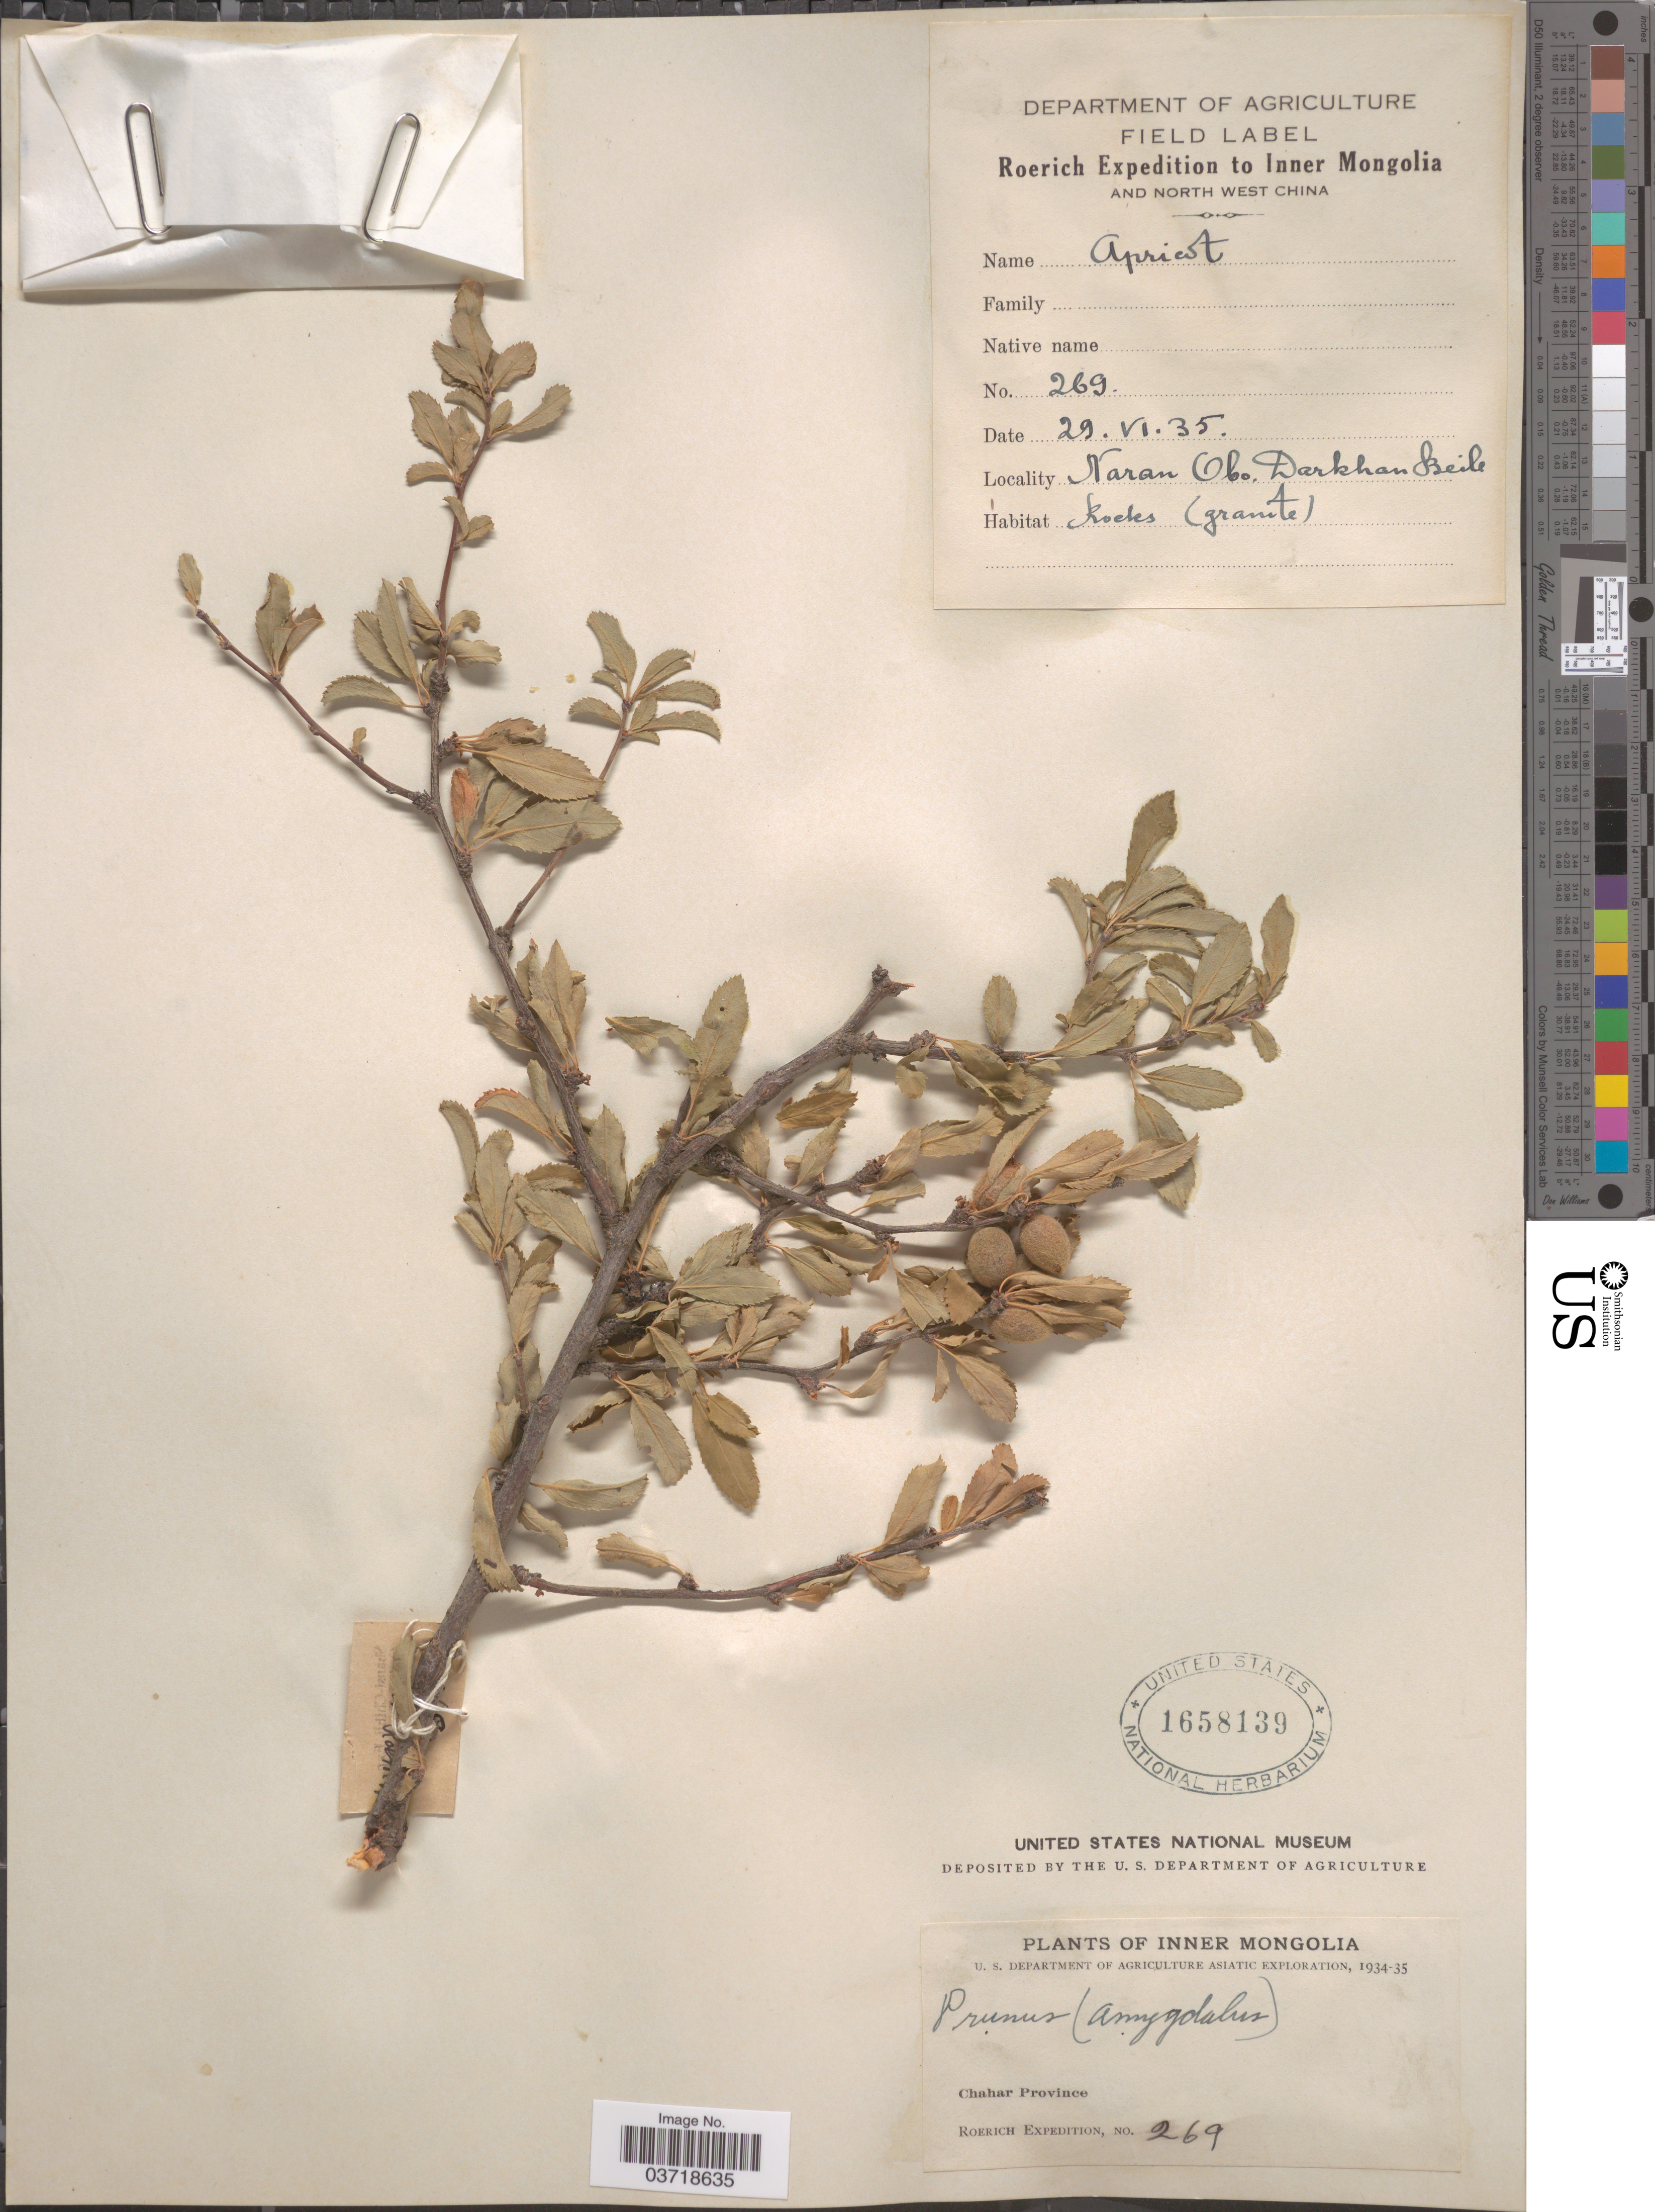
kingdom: Plantae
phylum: Tracheophyta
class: Magnoliopsida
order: Rosales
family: Rosaceae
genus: Prunus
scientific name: Prunus sp.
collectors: Roerich Expedition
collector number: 269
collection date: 1935-06-29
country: China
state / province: Nei Monggol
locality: Inner Mongolia and North West China. Naran Obo, Darkhan Beile. Chahar Province.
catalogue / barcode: US 1658139